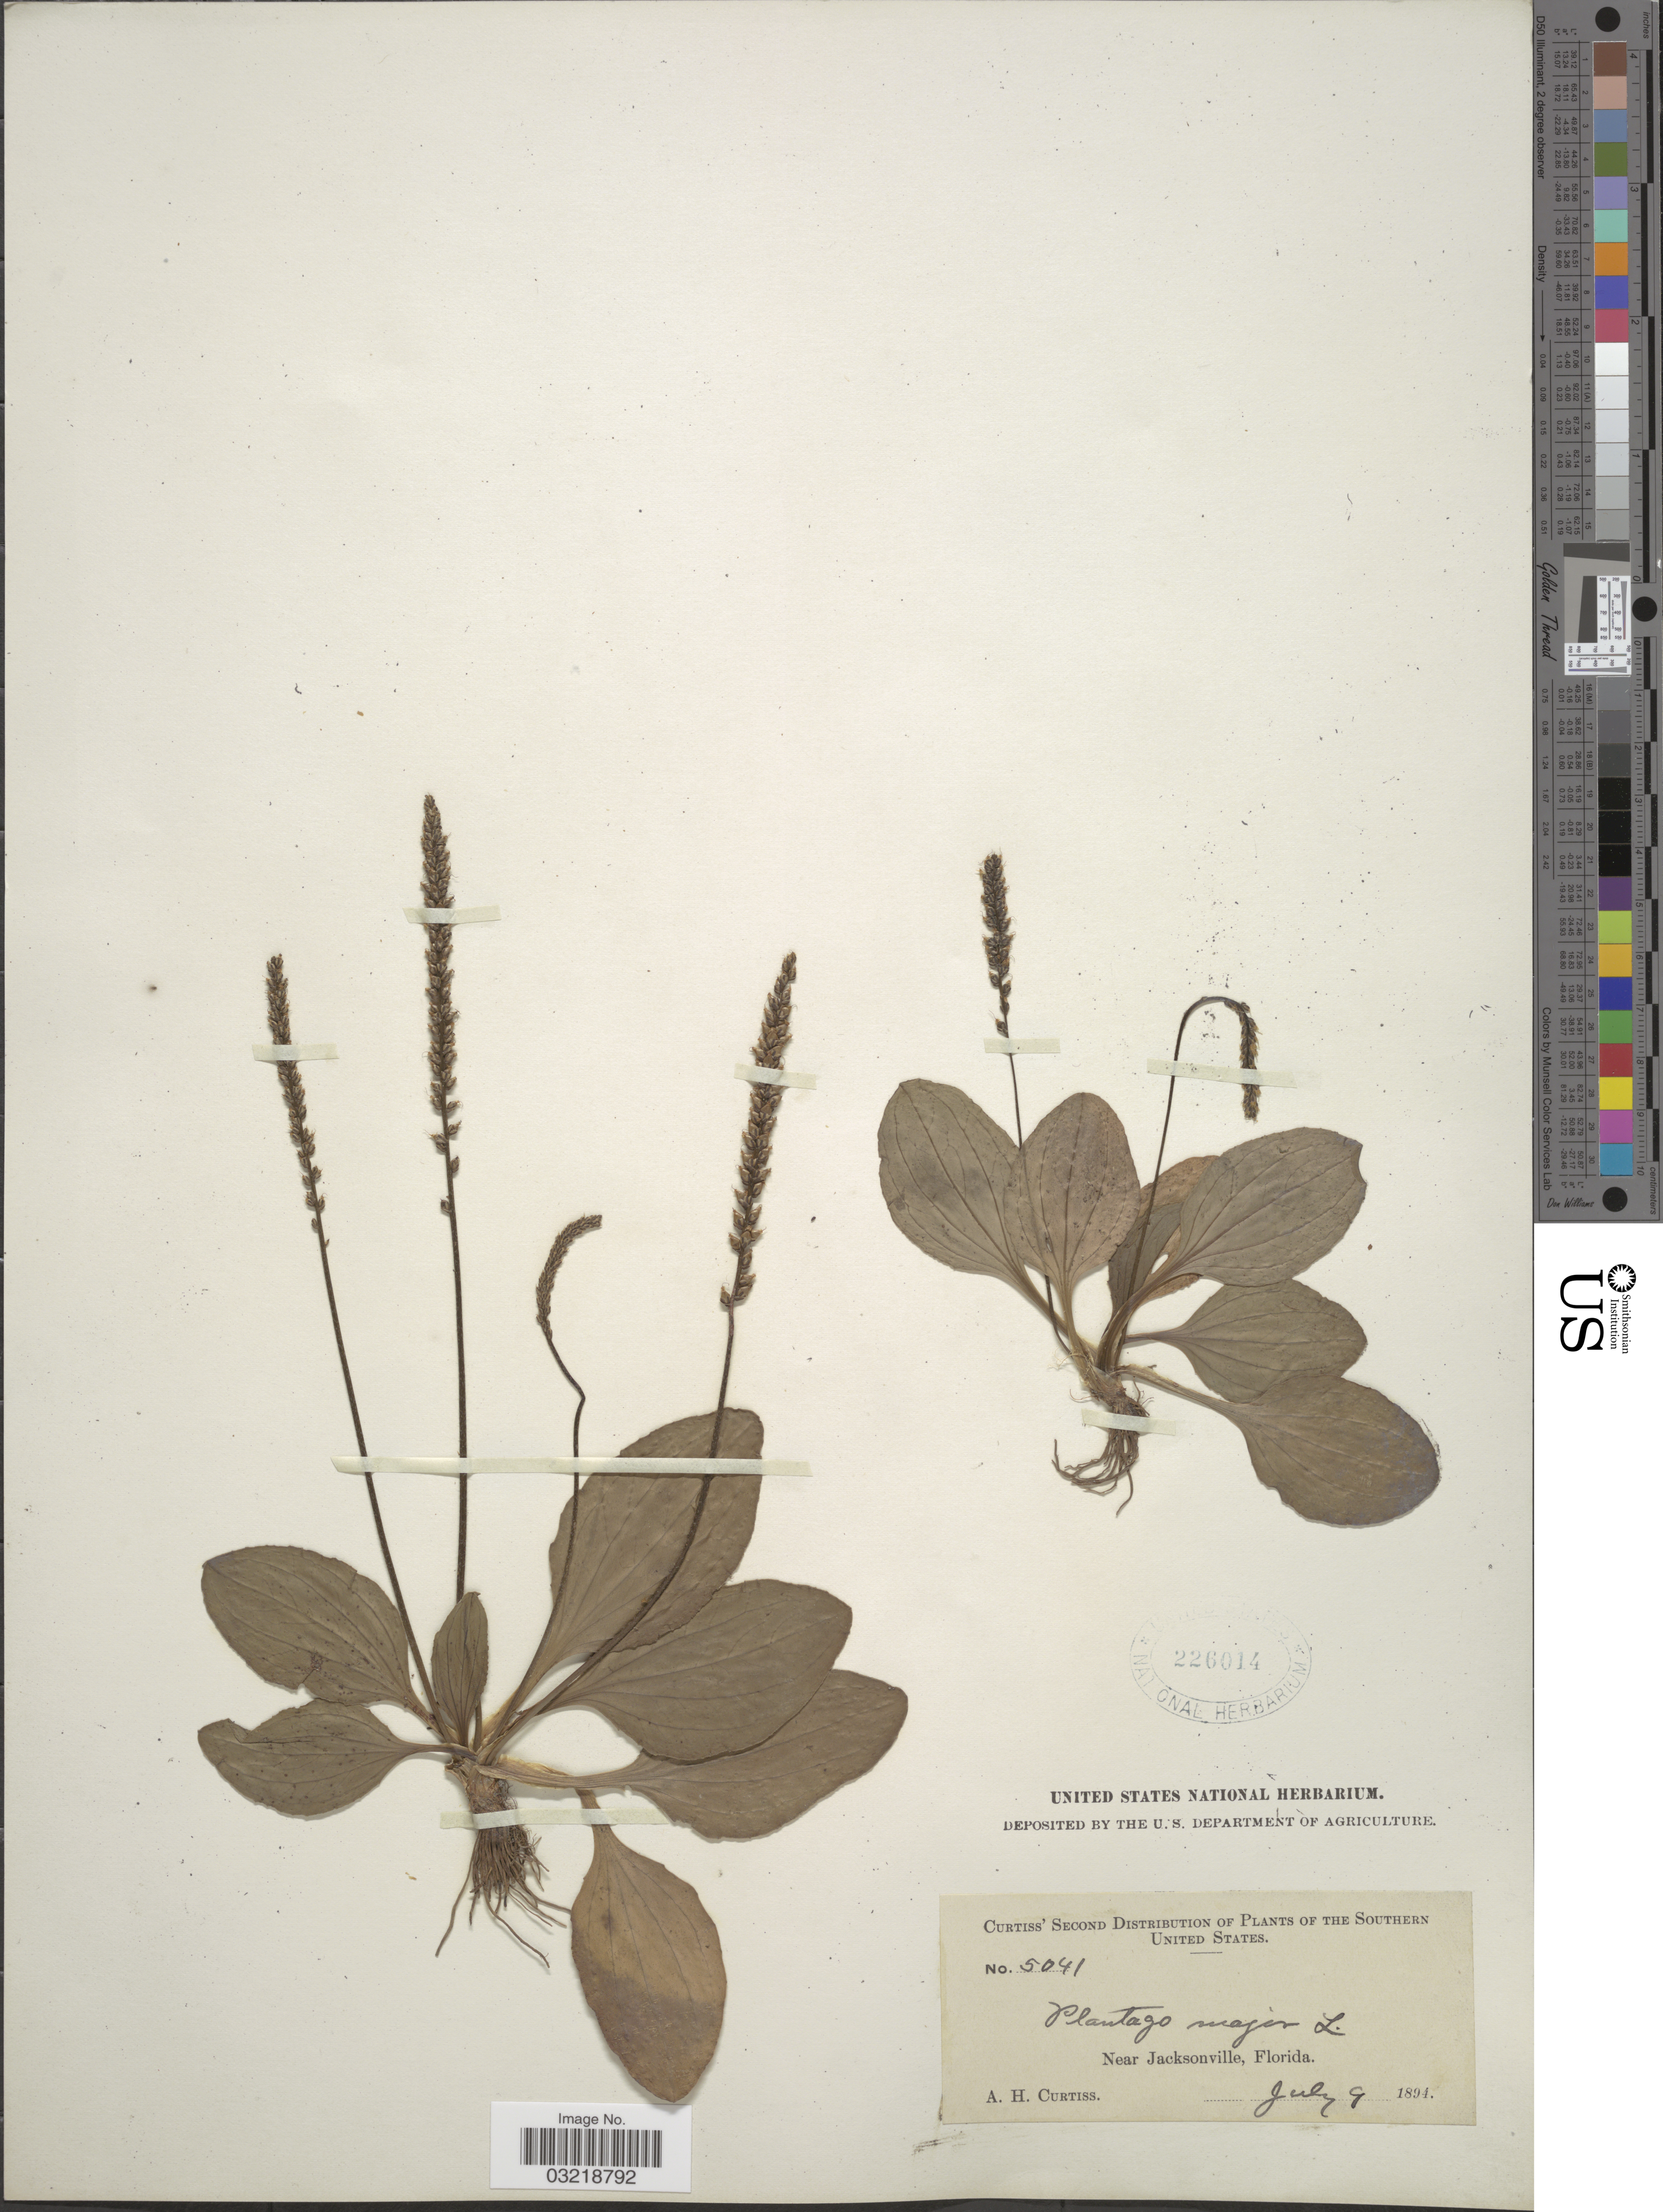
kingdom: Plantae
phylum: Tracheophyta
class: Magnoliopsida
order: Lamiales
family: Plantaginaceae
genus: Plantago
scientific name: Plantago major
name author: L.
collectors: A. H. Curtiss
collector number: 5041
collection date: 1894-07-09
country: United States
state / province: Florida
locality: Southern United States. Near Jacksonville.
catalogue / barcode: US 226014